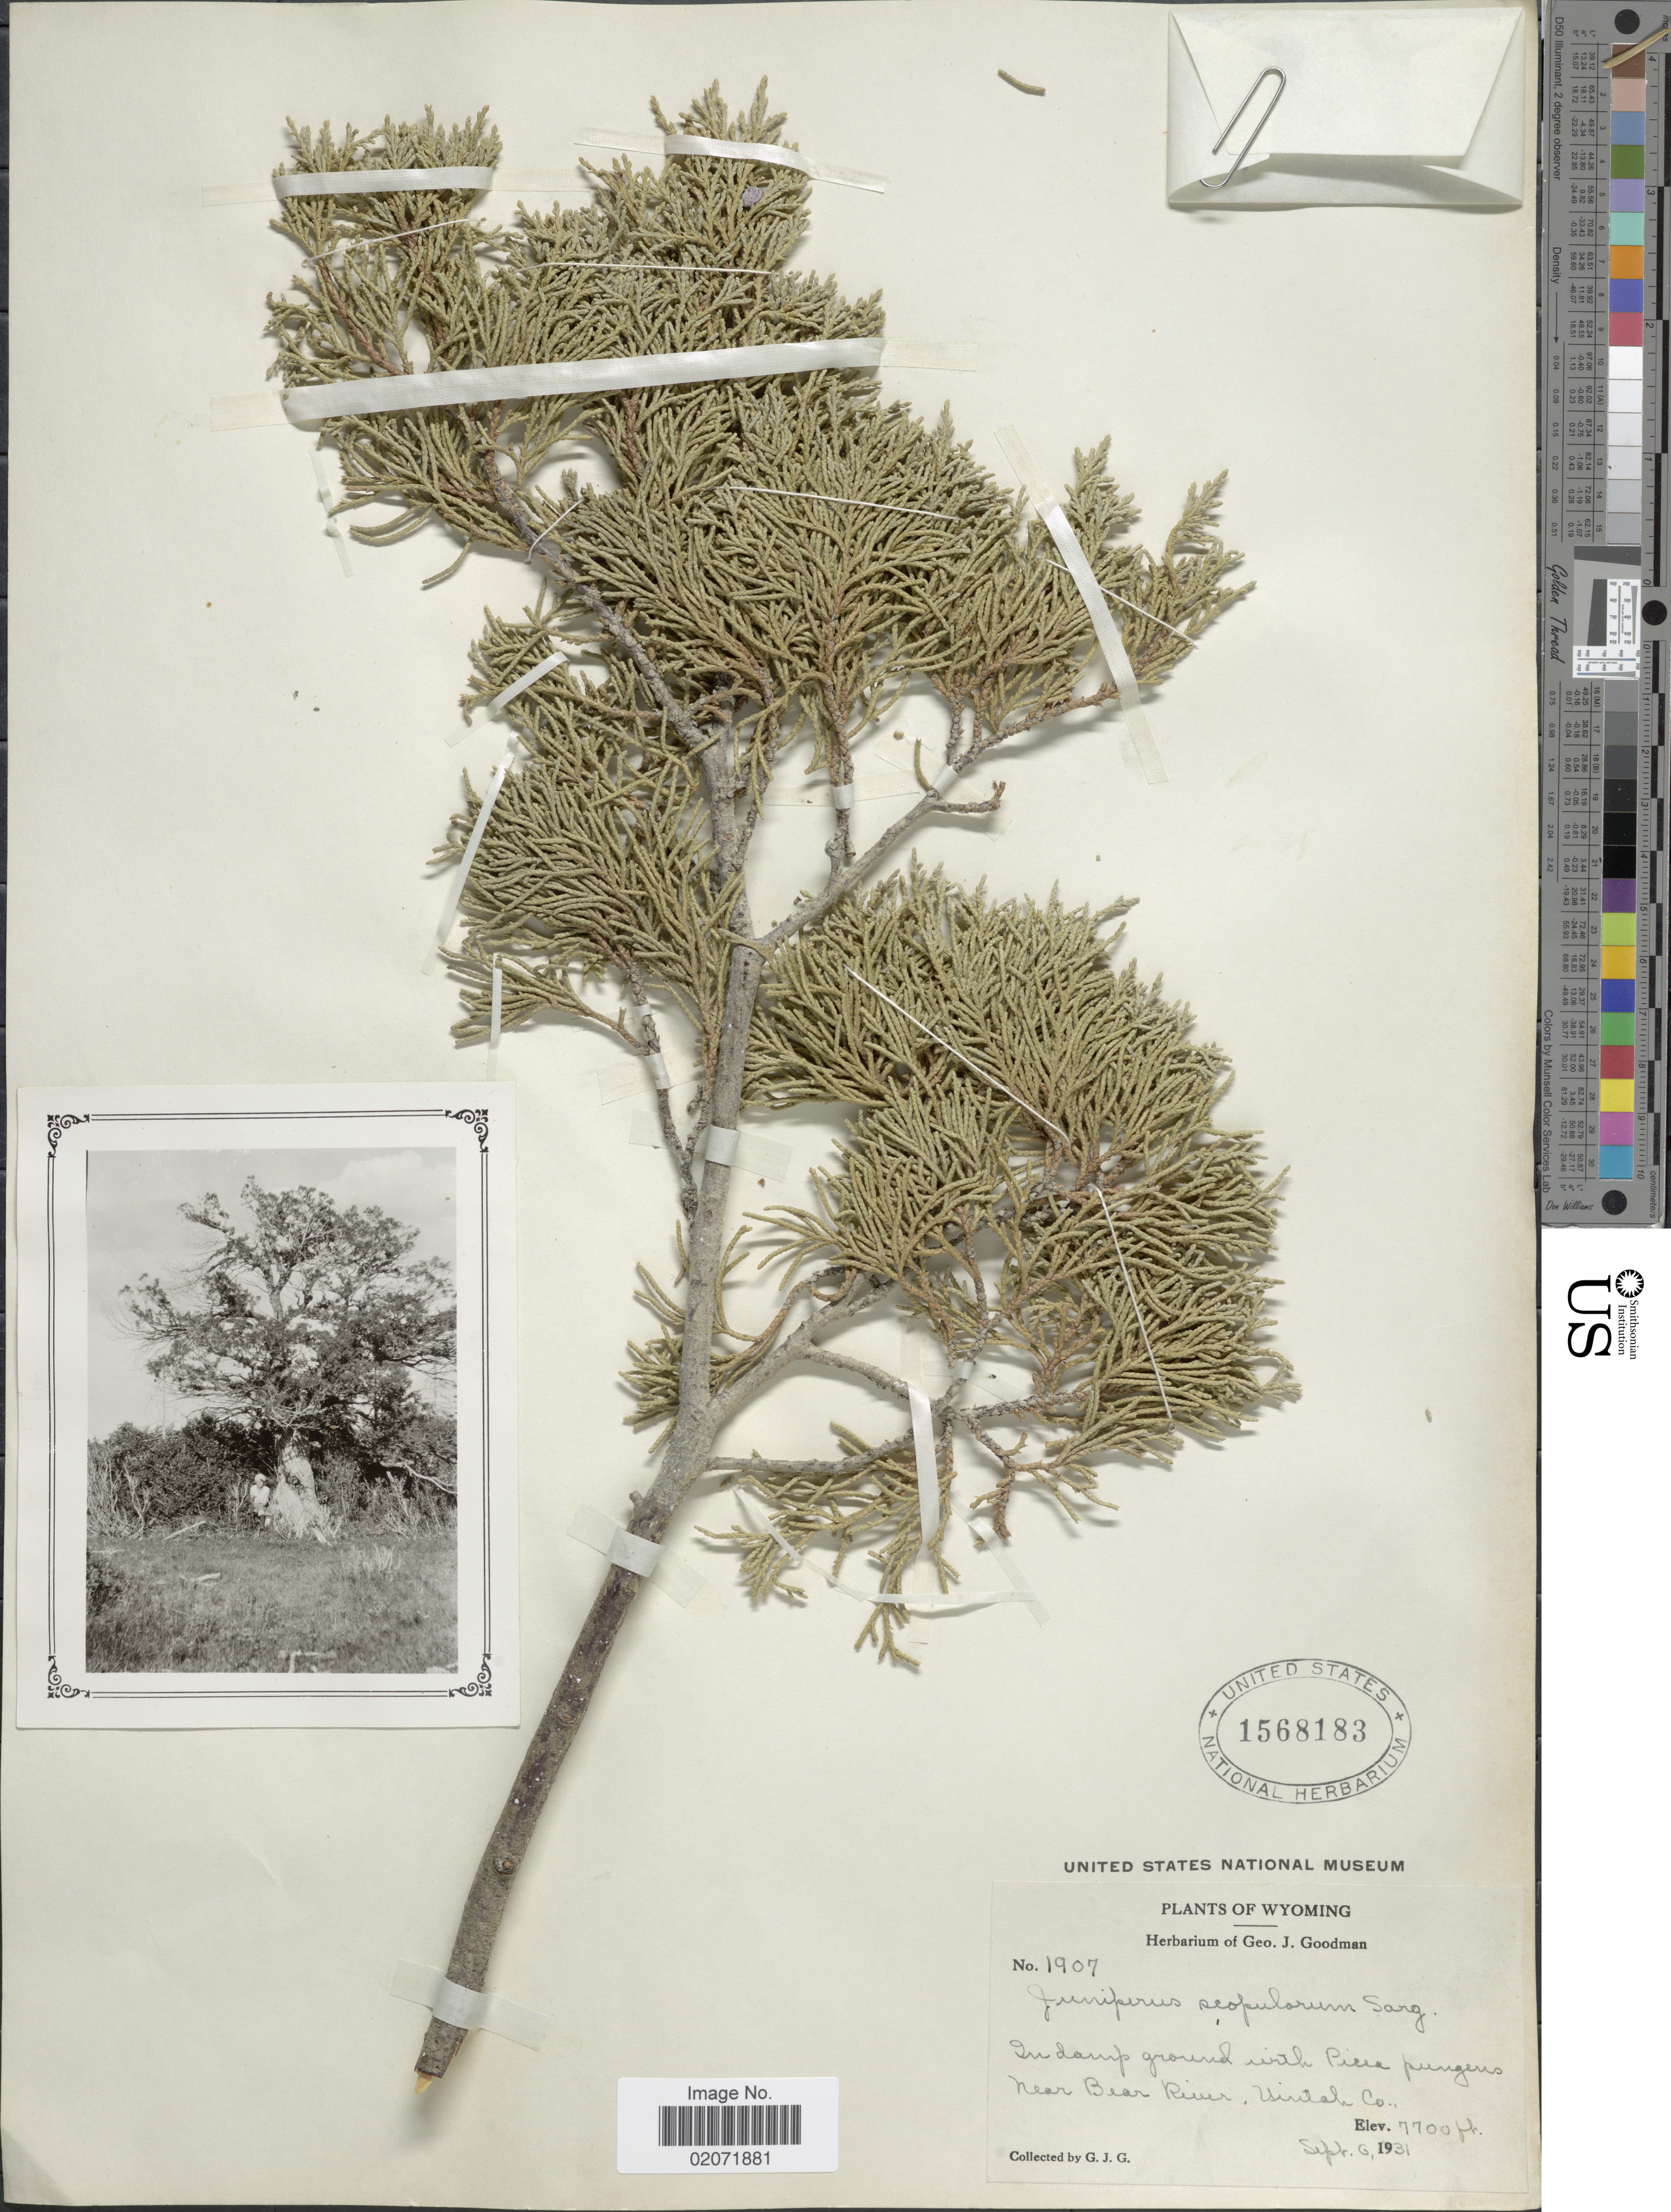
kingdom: Plantae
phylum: Tracheophyta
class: Pinopsida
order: Pinales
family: Cupressaceae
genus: Juniperus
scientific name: Juniperus scopulorum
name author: Sarg.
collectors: G. J. Goodman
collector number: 1907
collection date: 1931-09-06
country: United States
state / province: Wyoming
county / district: Uinta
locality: Near Bear River, Uinta Co.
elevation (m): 2347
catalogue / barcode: US 1568183